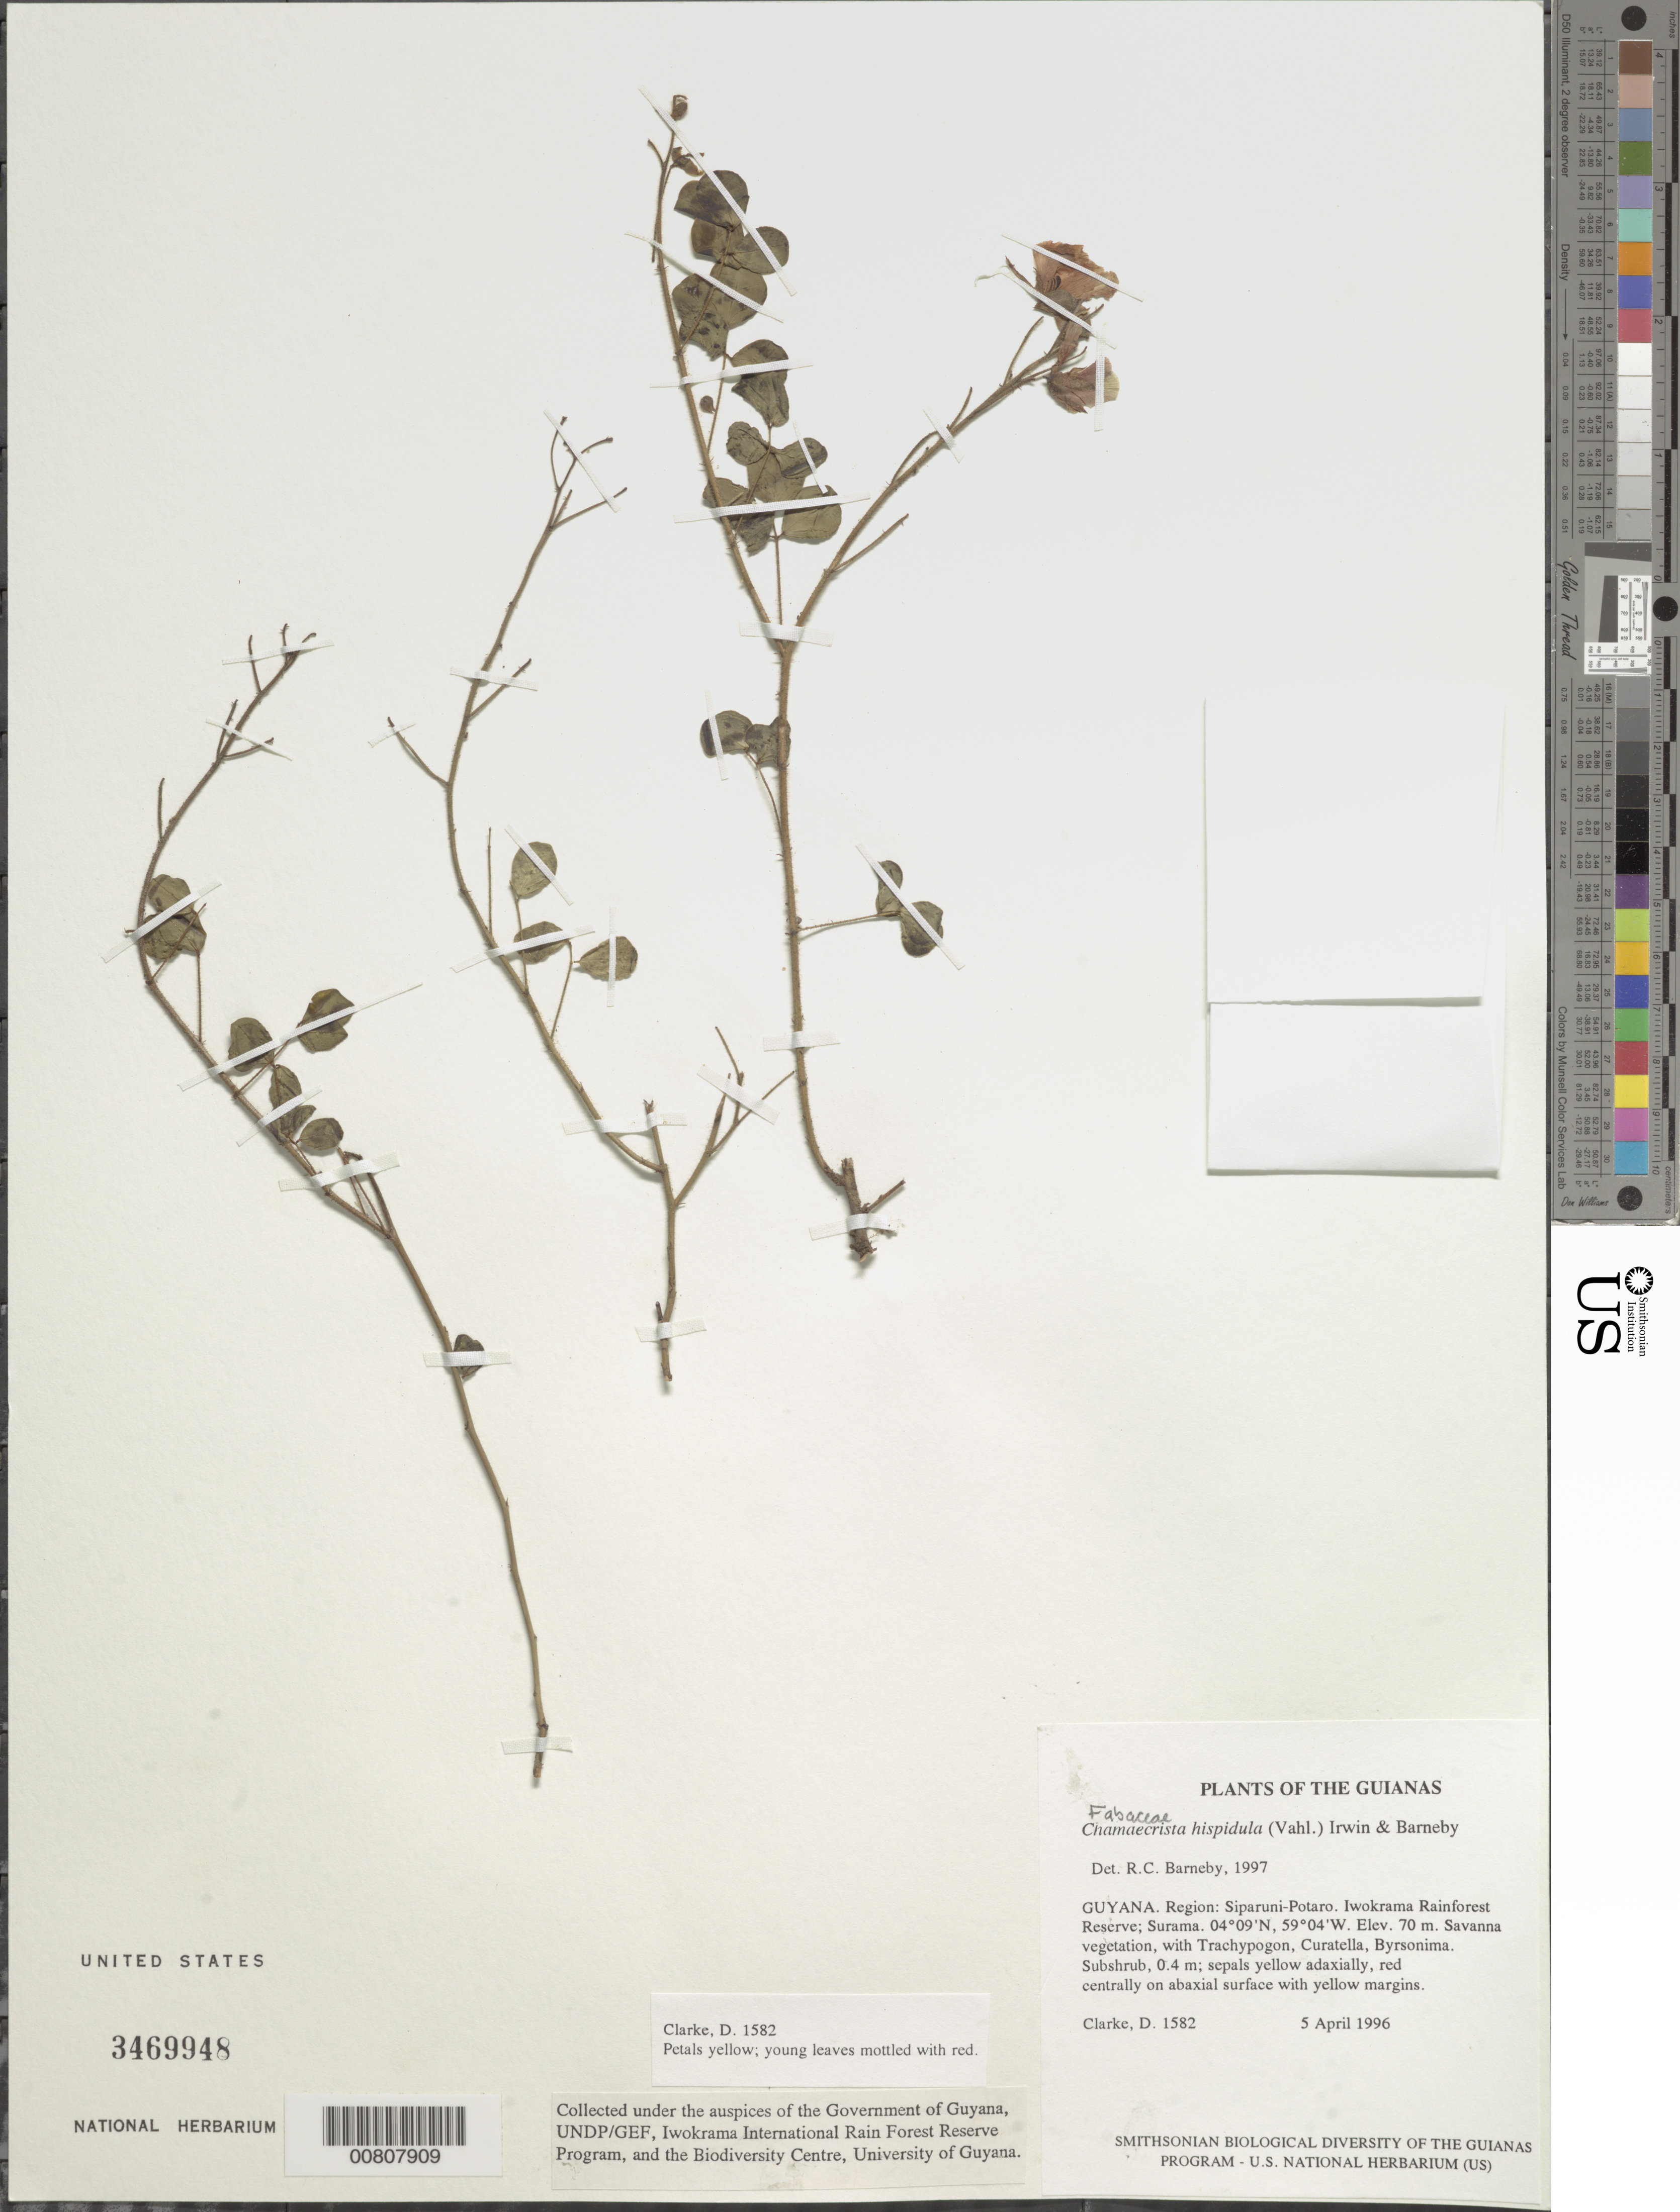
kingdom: Plantae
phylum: Tracheophyta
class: Magnoliopsida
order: Fabales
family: Fabaceae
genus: Chamaecrista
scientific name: Chamaecrista hispidula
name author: (Vahl) H.S. Irwin & Barneby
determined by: Barneby, Rupert C., (NY)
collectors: H. D. Clarke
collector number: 1582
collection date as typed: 5 April 1996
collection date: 1996-04-05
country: Guyana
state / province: Potaro-Siparuni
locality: Iwokrama Rainforest Reserve; Surama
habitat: Savanna vegetation, with Trachypogon, Curatella, Byrsonima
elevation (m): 70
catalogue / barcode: US 3469948